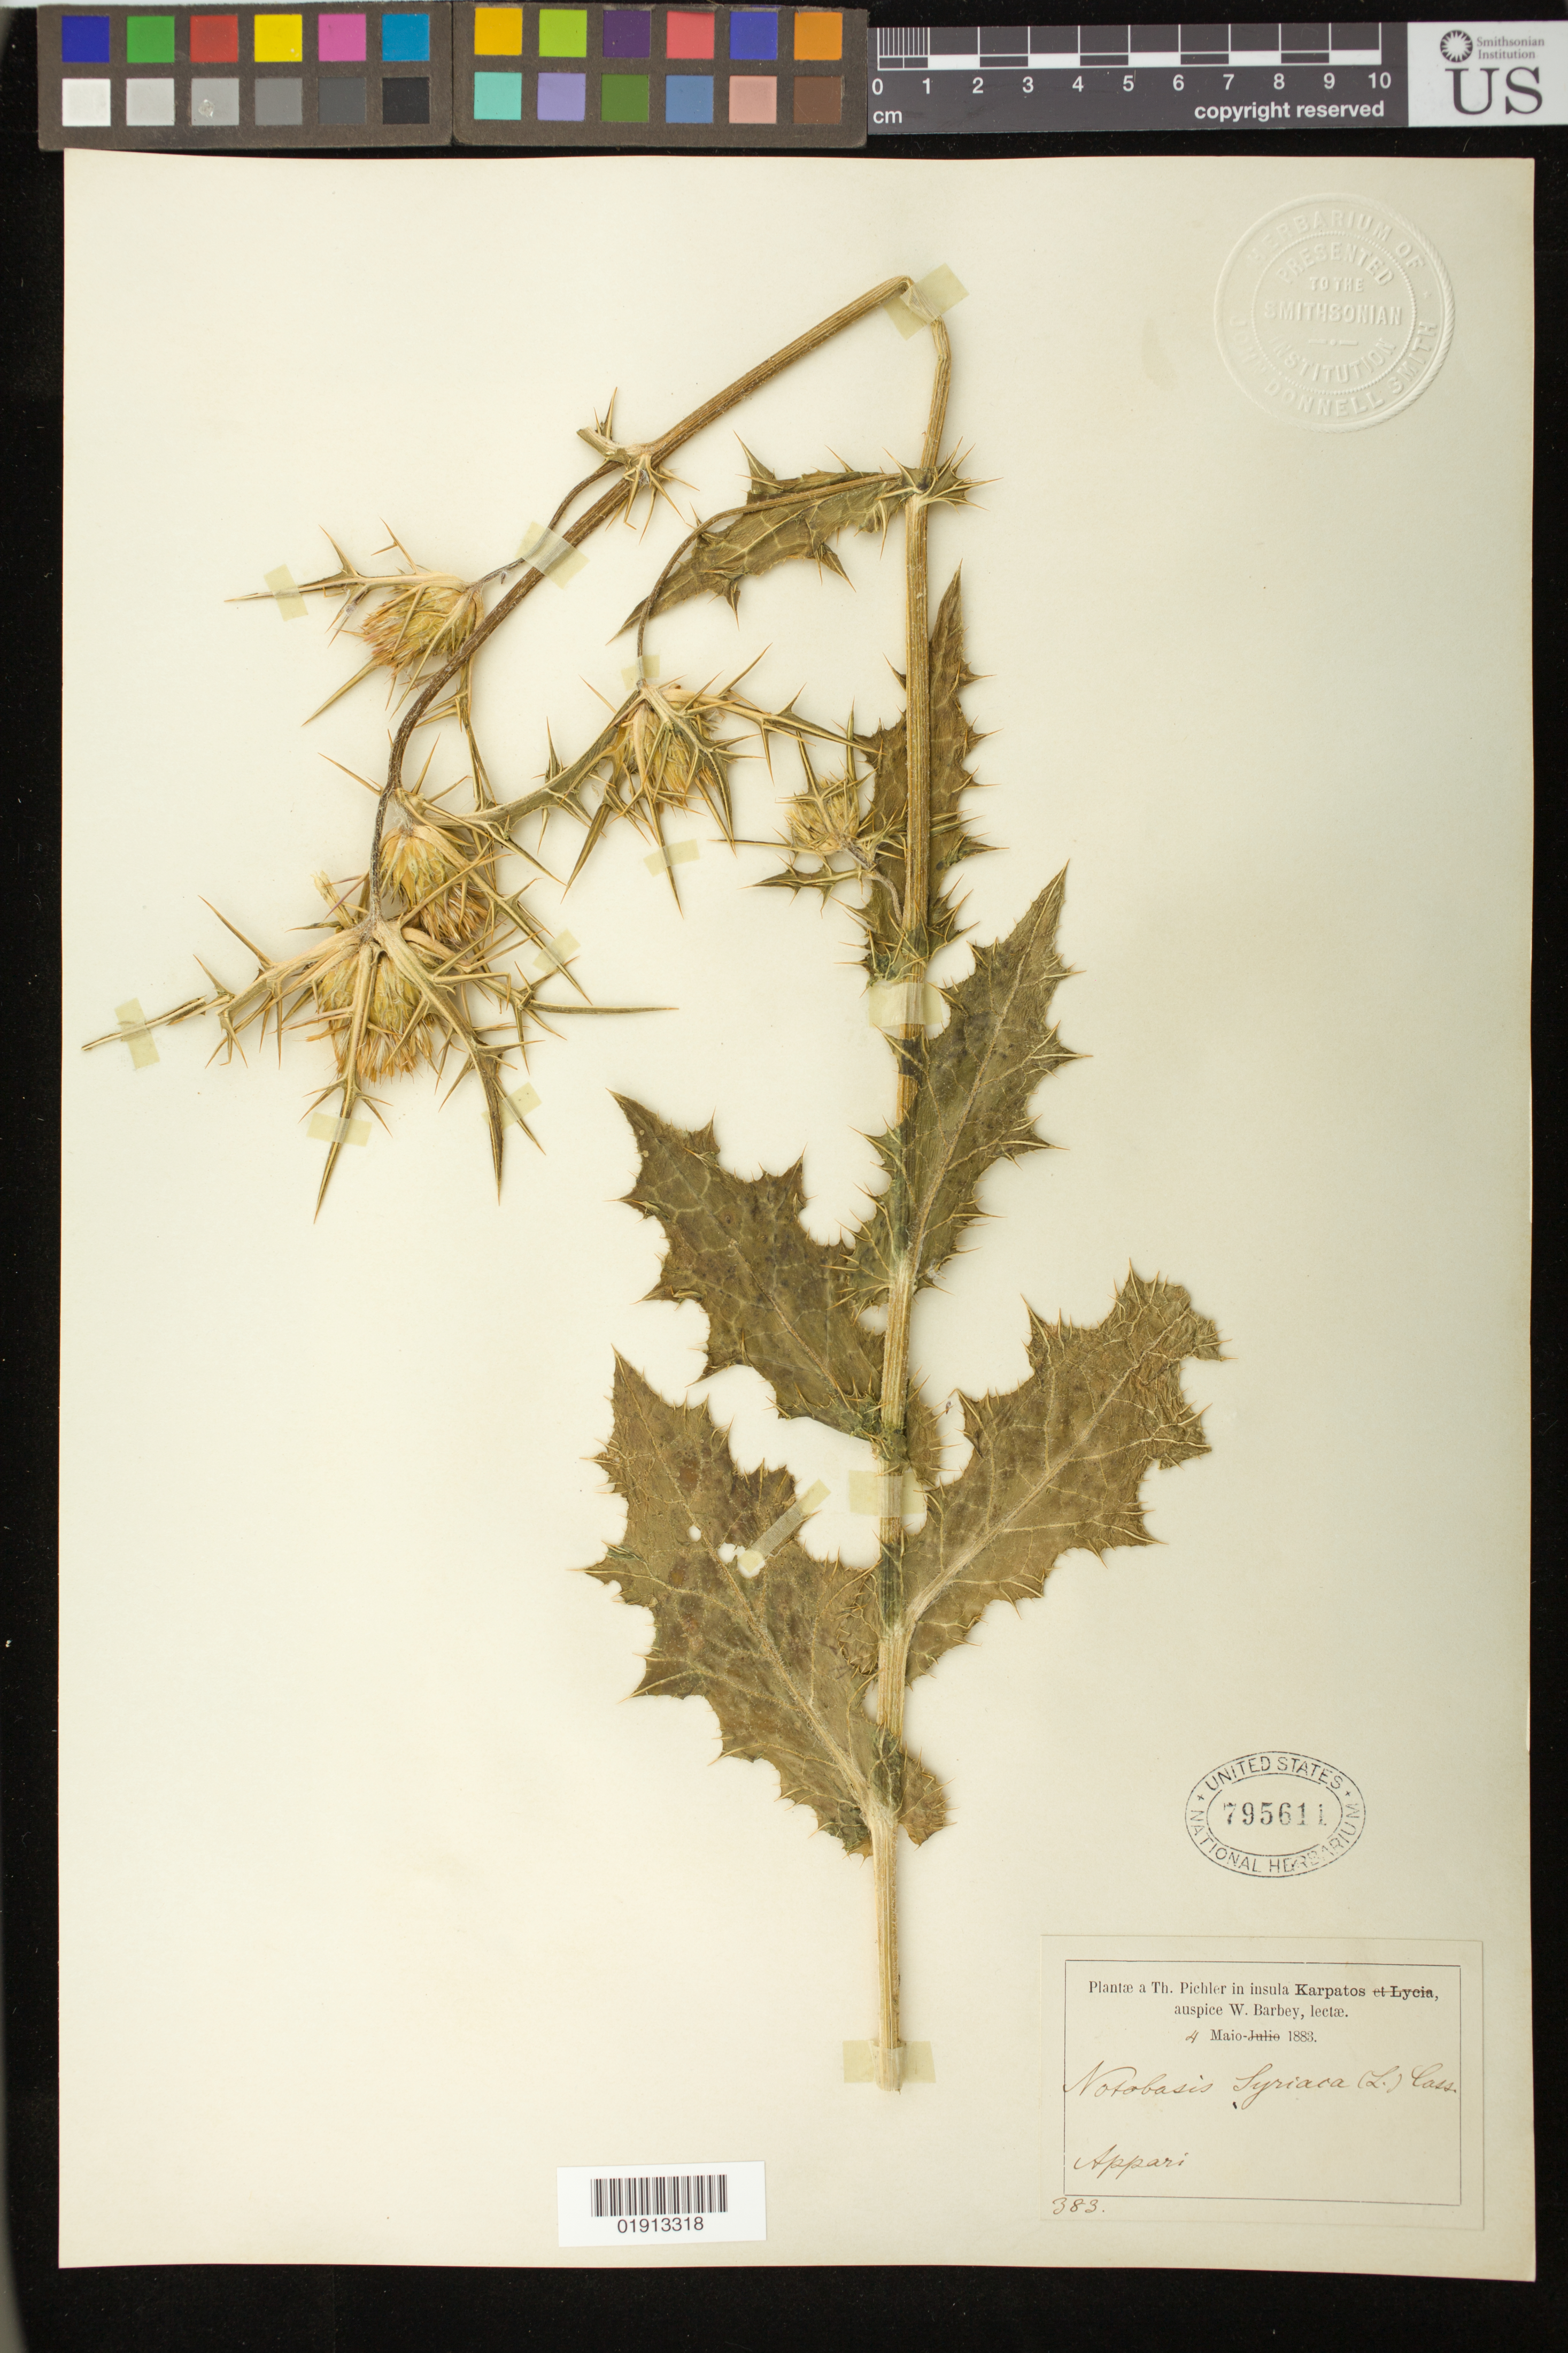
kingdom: Plantae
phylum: Tracheophyta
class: Magnoliopsida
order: Asterales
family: Asteraceae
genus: Notobasis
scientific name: Notobasis syriaca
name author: (L.) Cass.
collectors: T. Pichler & W. Barbey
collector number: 383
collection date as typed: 04 Maio 1883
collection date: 1883-05-04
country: Greece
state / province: South Aegean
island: Karpathos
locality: Insula Karpatos, Appari.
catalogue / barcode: US 795611